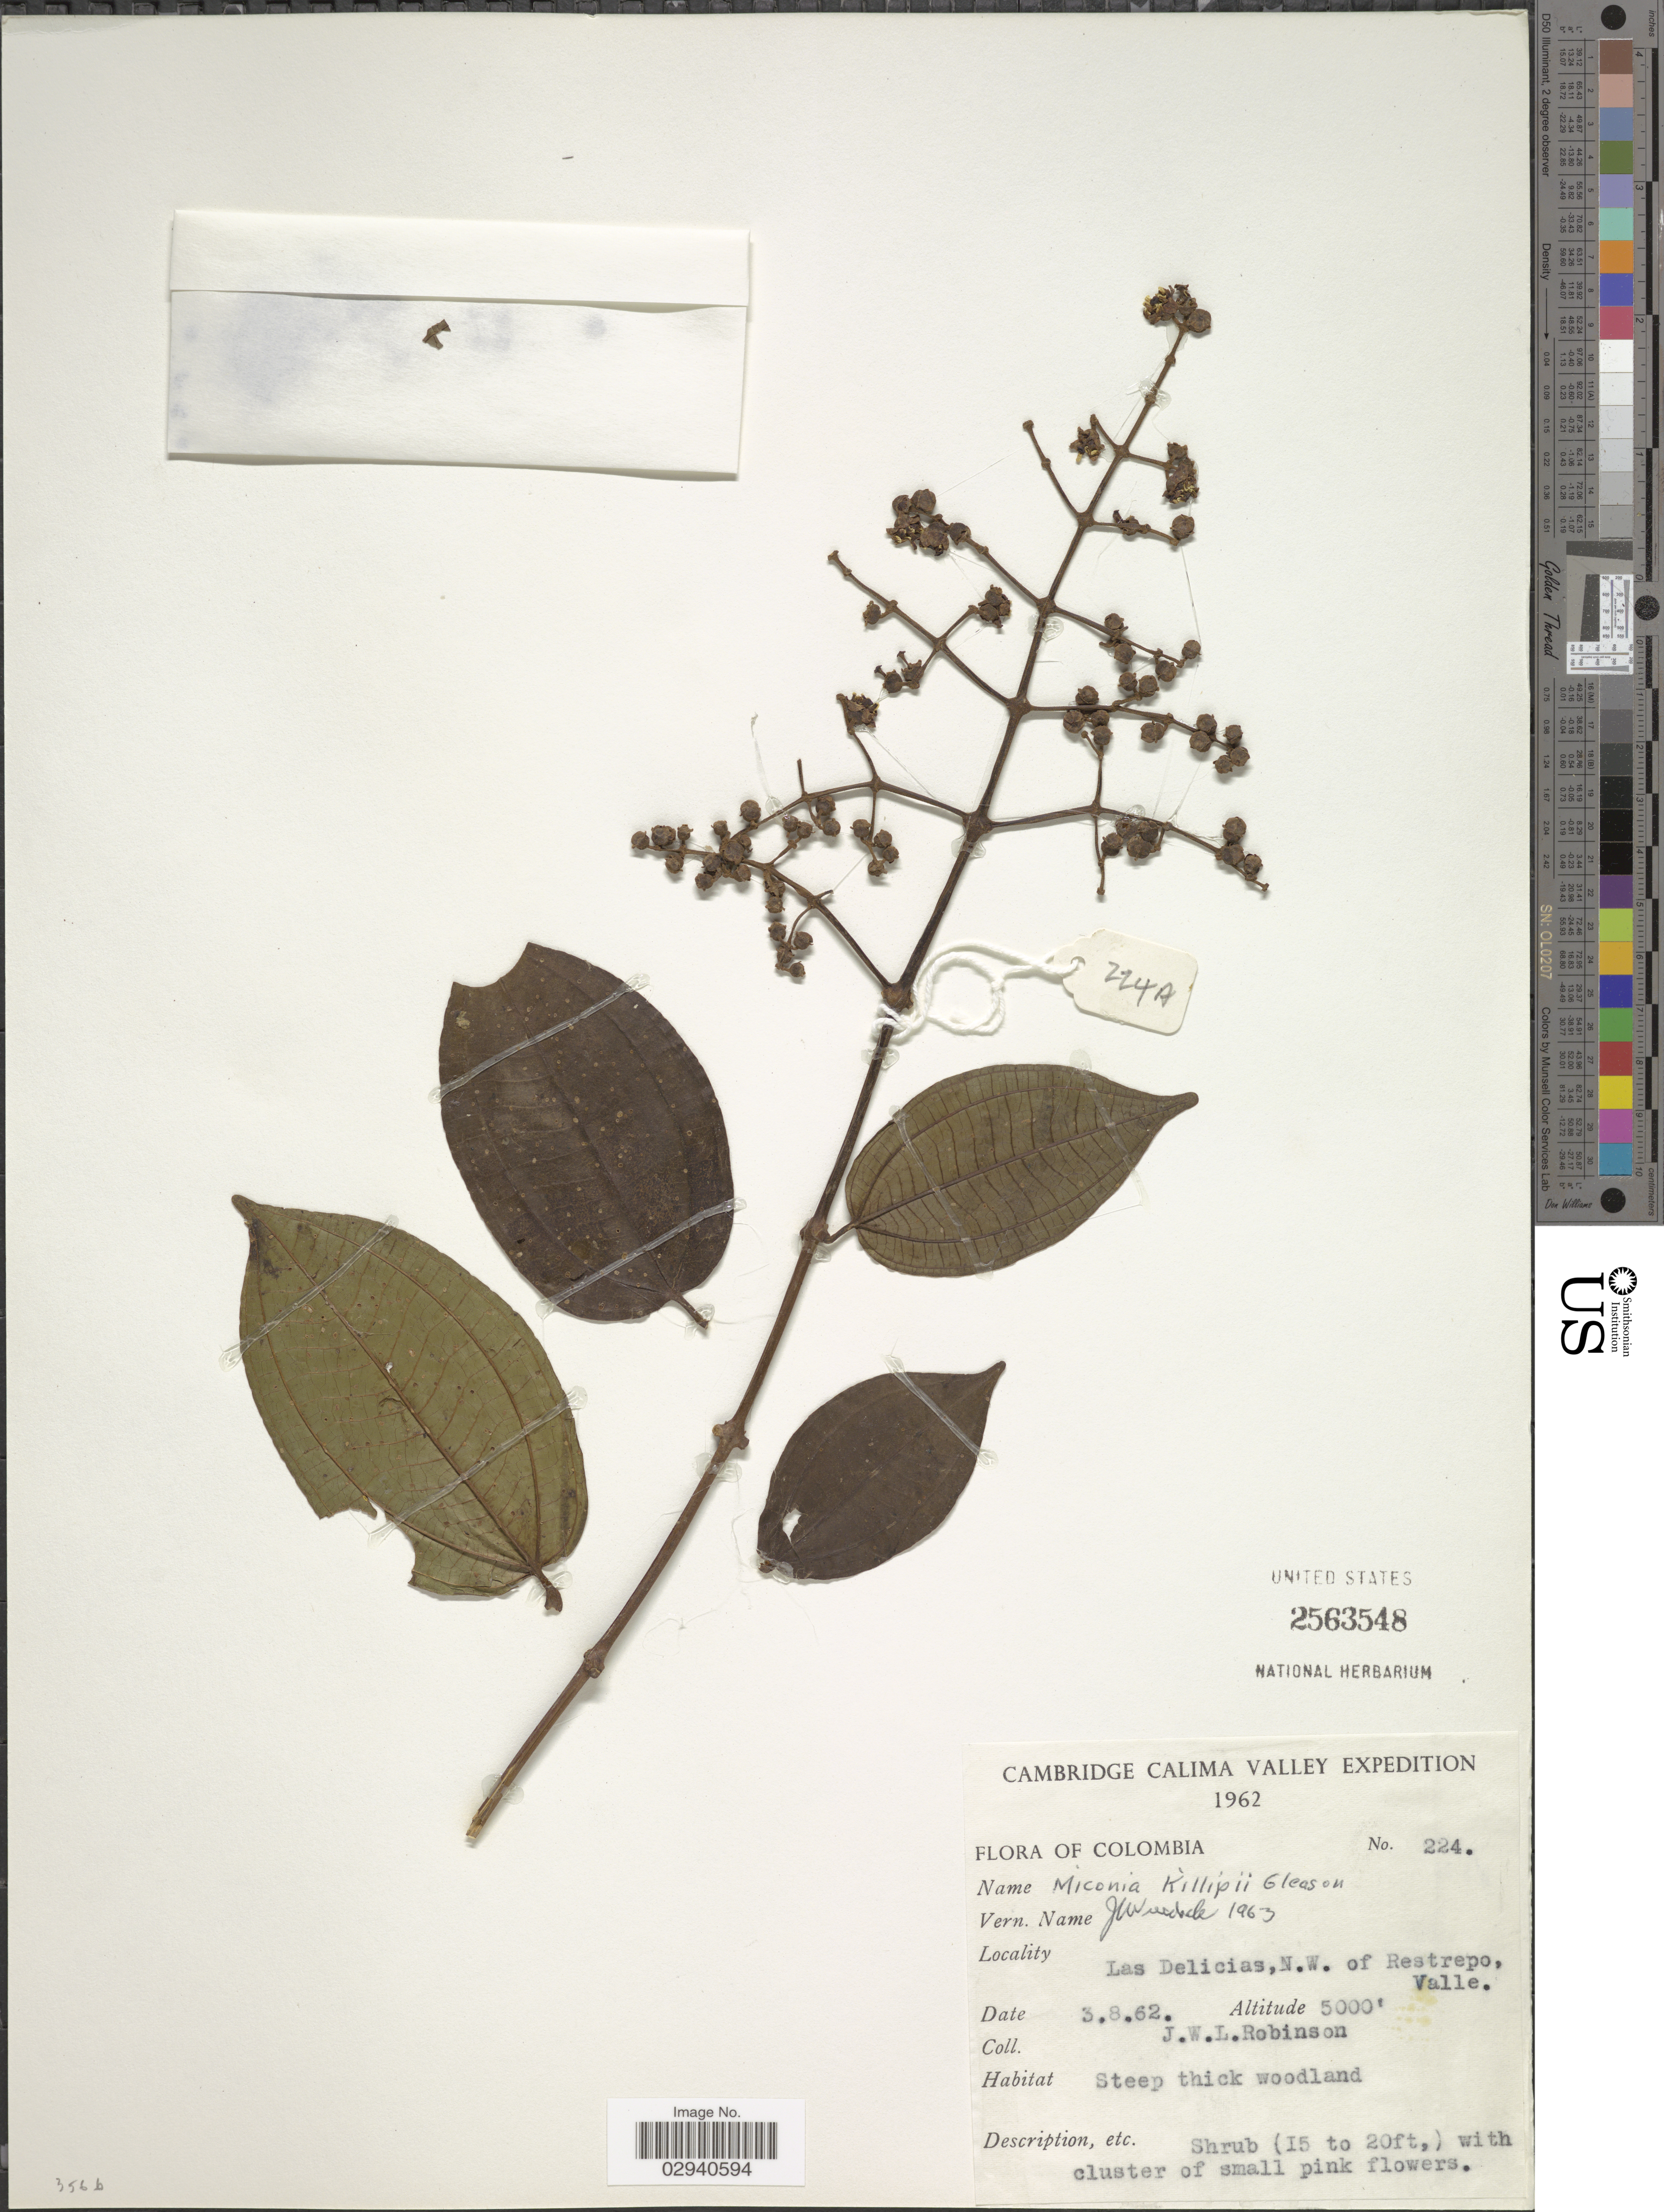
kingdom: Plantae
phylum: Tracheophyta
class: Magnoliopsida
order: Myrtales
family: Melastomataceae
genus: Miconia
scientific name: Miconia loreyoides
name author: Triana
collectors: J. W. Robinson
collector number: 224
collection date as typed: Transcribed d/m/y: 3/8/62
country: Colombia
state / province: Valle del Cauca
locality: Calima Valley. Las Delicias, N.W. of Restrepo, Valle.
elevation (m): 1524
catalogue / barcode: US 2563548